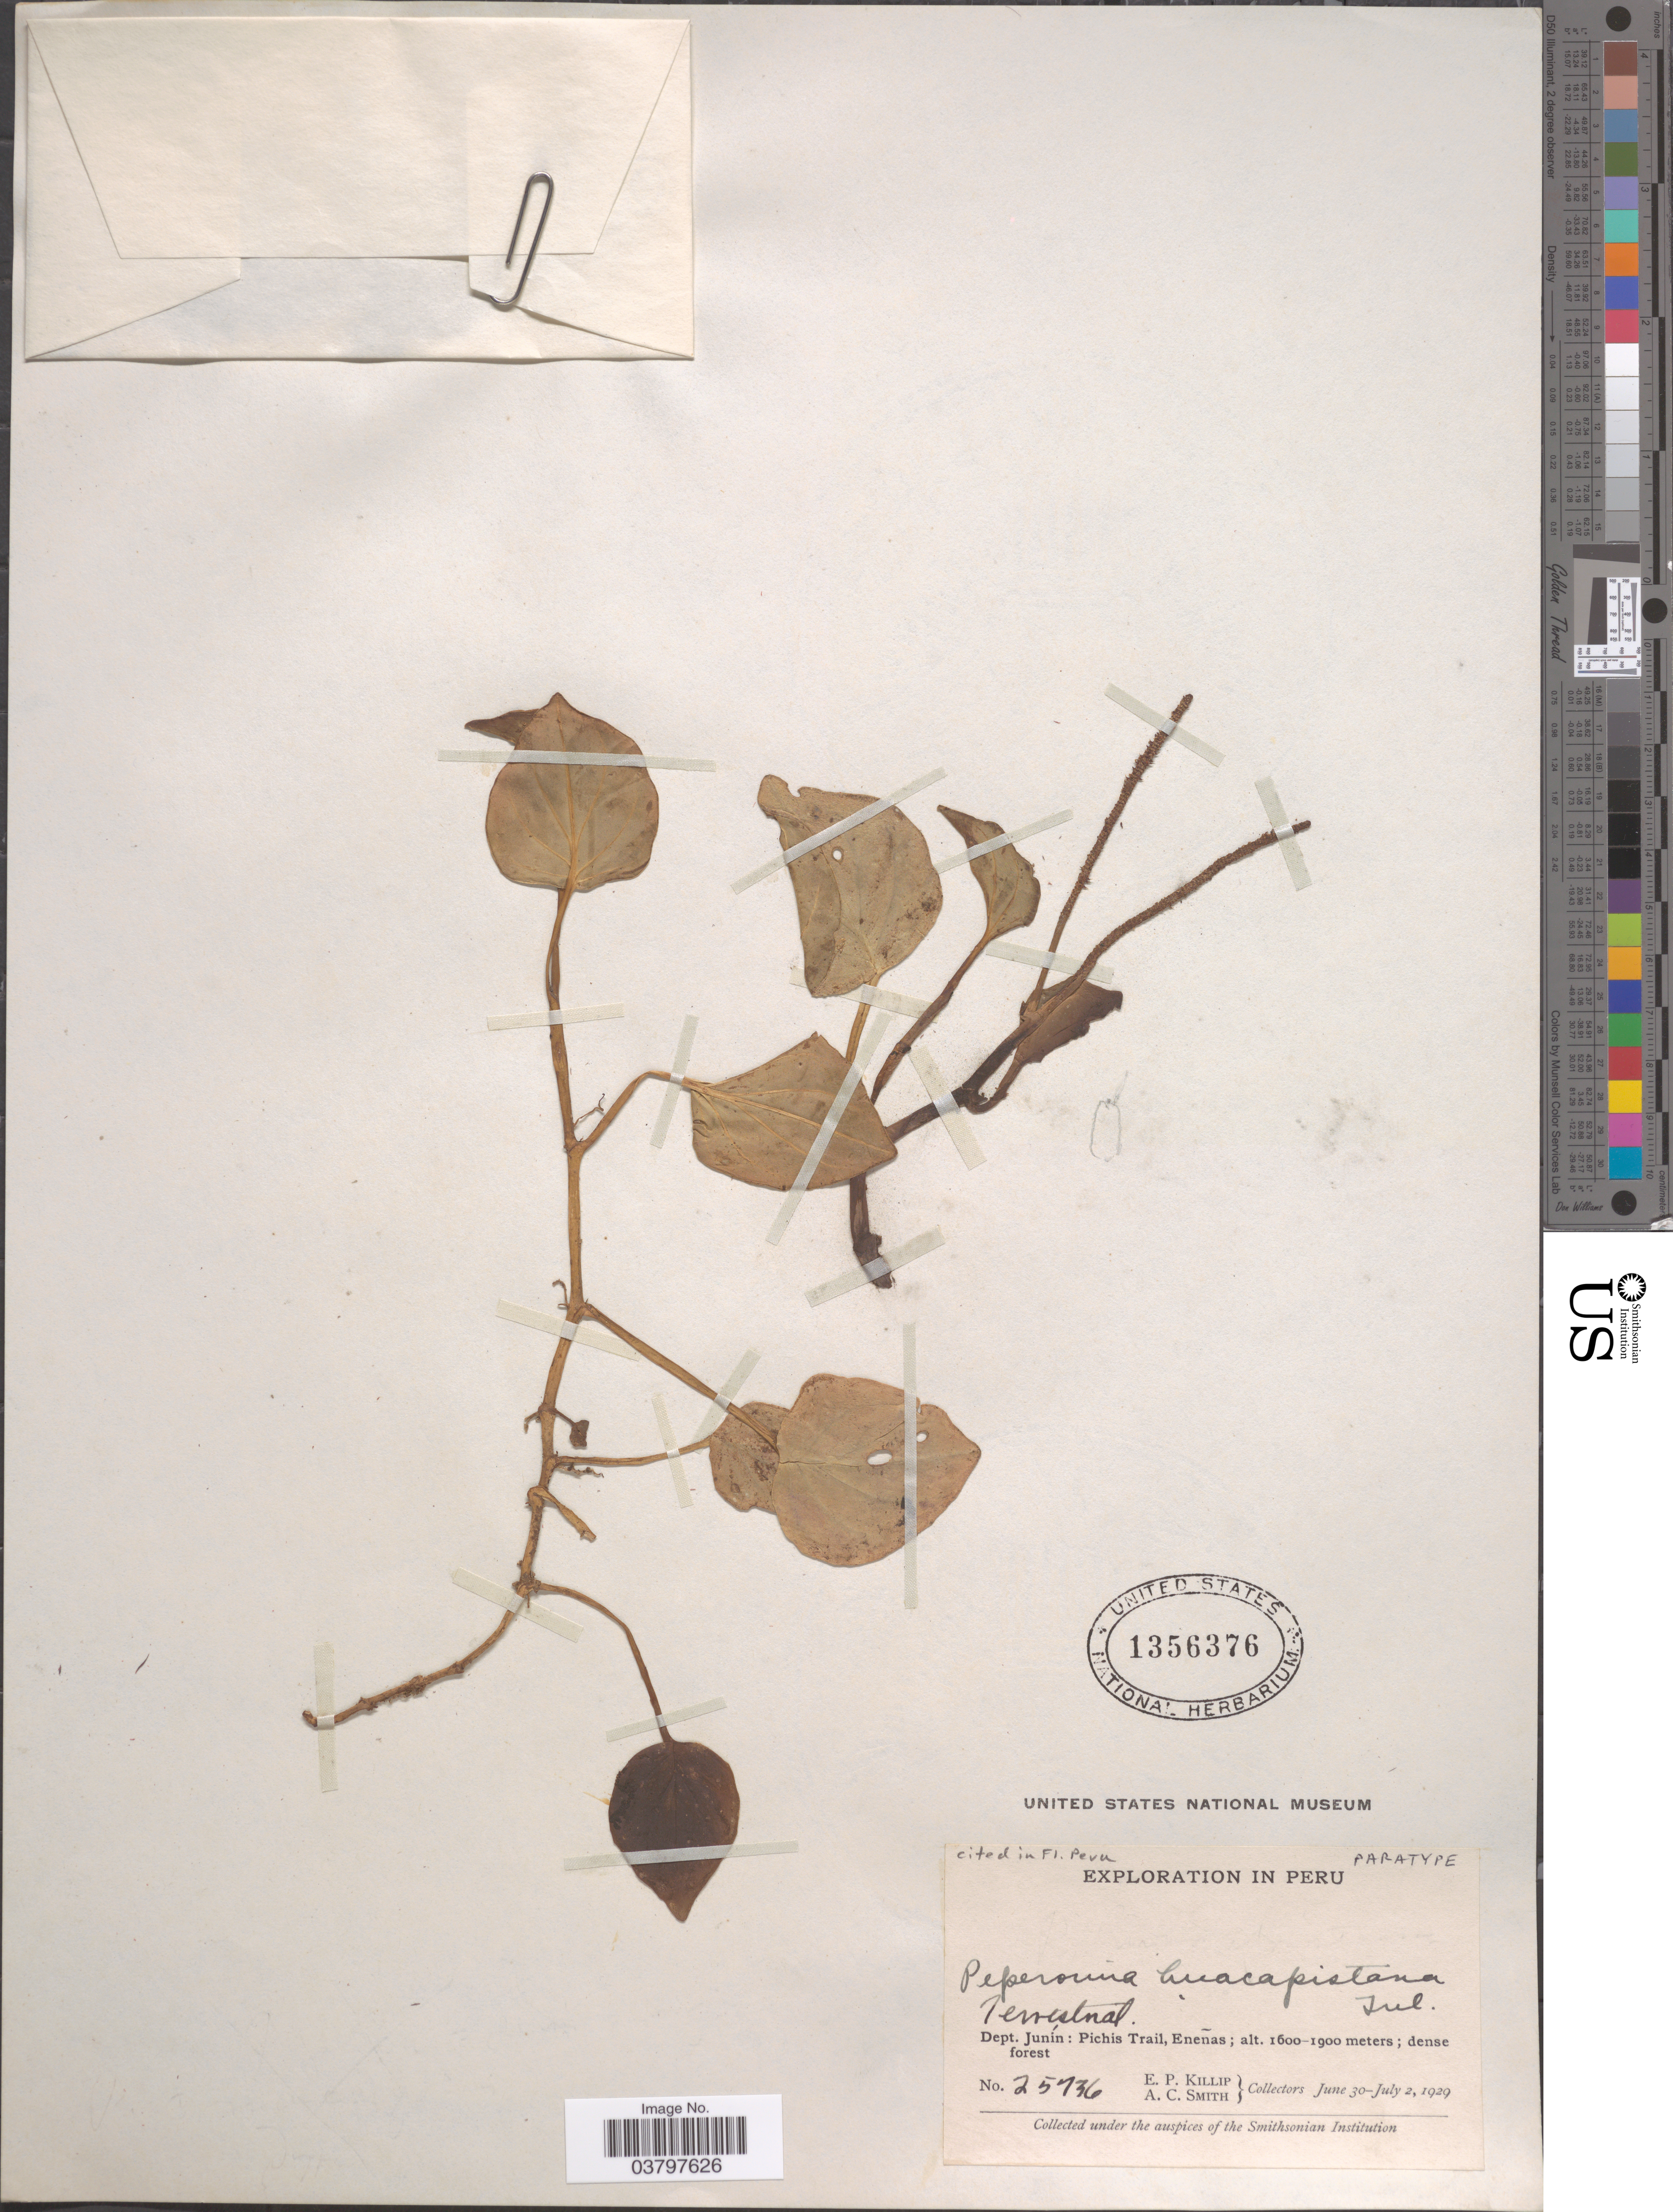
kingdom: Plantae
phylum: Tracheophyta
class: Magnoliopsida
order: Piperales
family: Piperaceae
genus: Peperomia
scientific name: Peperomia huacapistanana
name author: Trel.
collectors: E. P. Killip & A. C. Smith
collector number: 25736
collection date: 1929-06-30/1929-07-02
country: Peru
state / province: Junín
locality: Dept. Junín: Pichis Trail, Eneñas.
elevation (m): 1600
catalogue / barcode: US 1356376